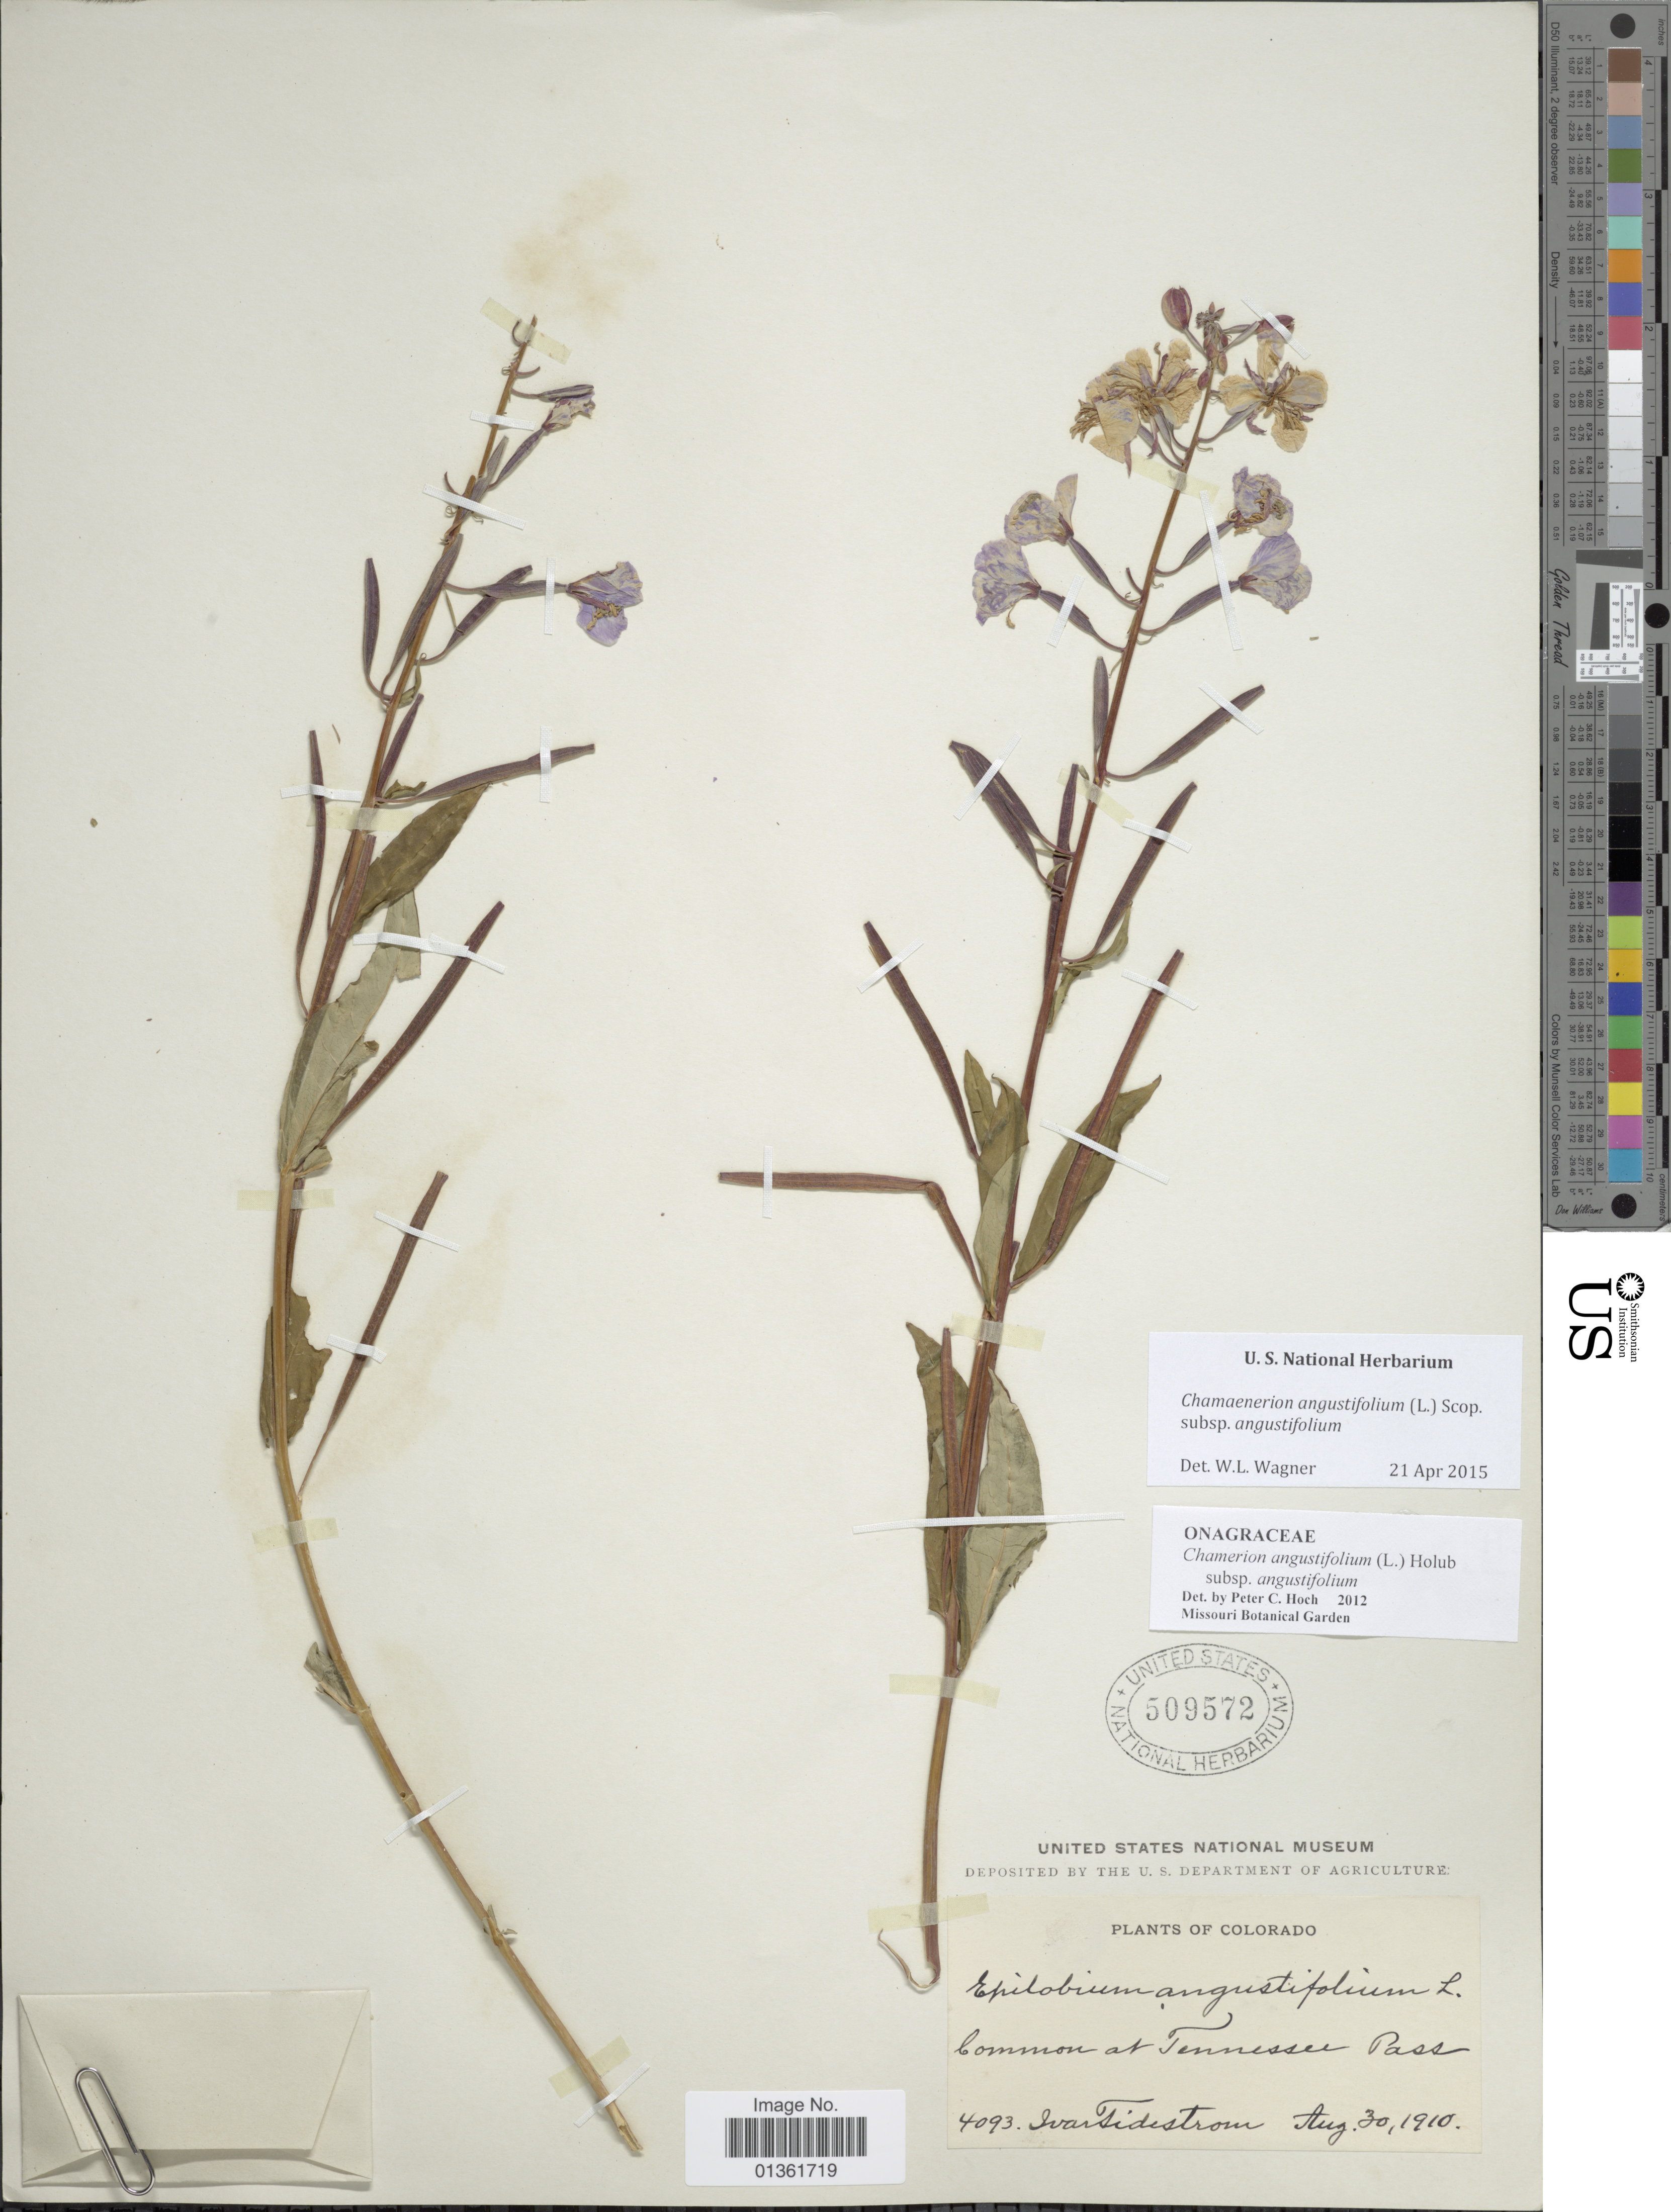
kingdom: Plantae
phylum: Tracheophyta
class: Magnoliopsida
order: Myrtales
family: Onagraceae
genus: Chamaenerion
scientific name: Chamaenerion angustifolium subsp. angustifolium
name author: (L.) Scop.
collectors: I. F. Tidestrom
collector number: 4093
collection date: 1910-08-30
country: United States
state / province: Colorado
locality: Common at Tennessee Pass.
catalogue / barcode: US 509572